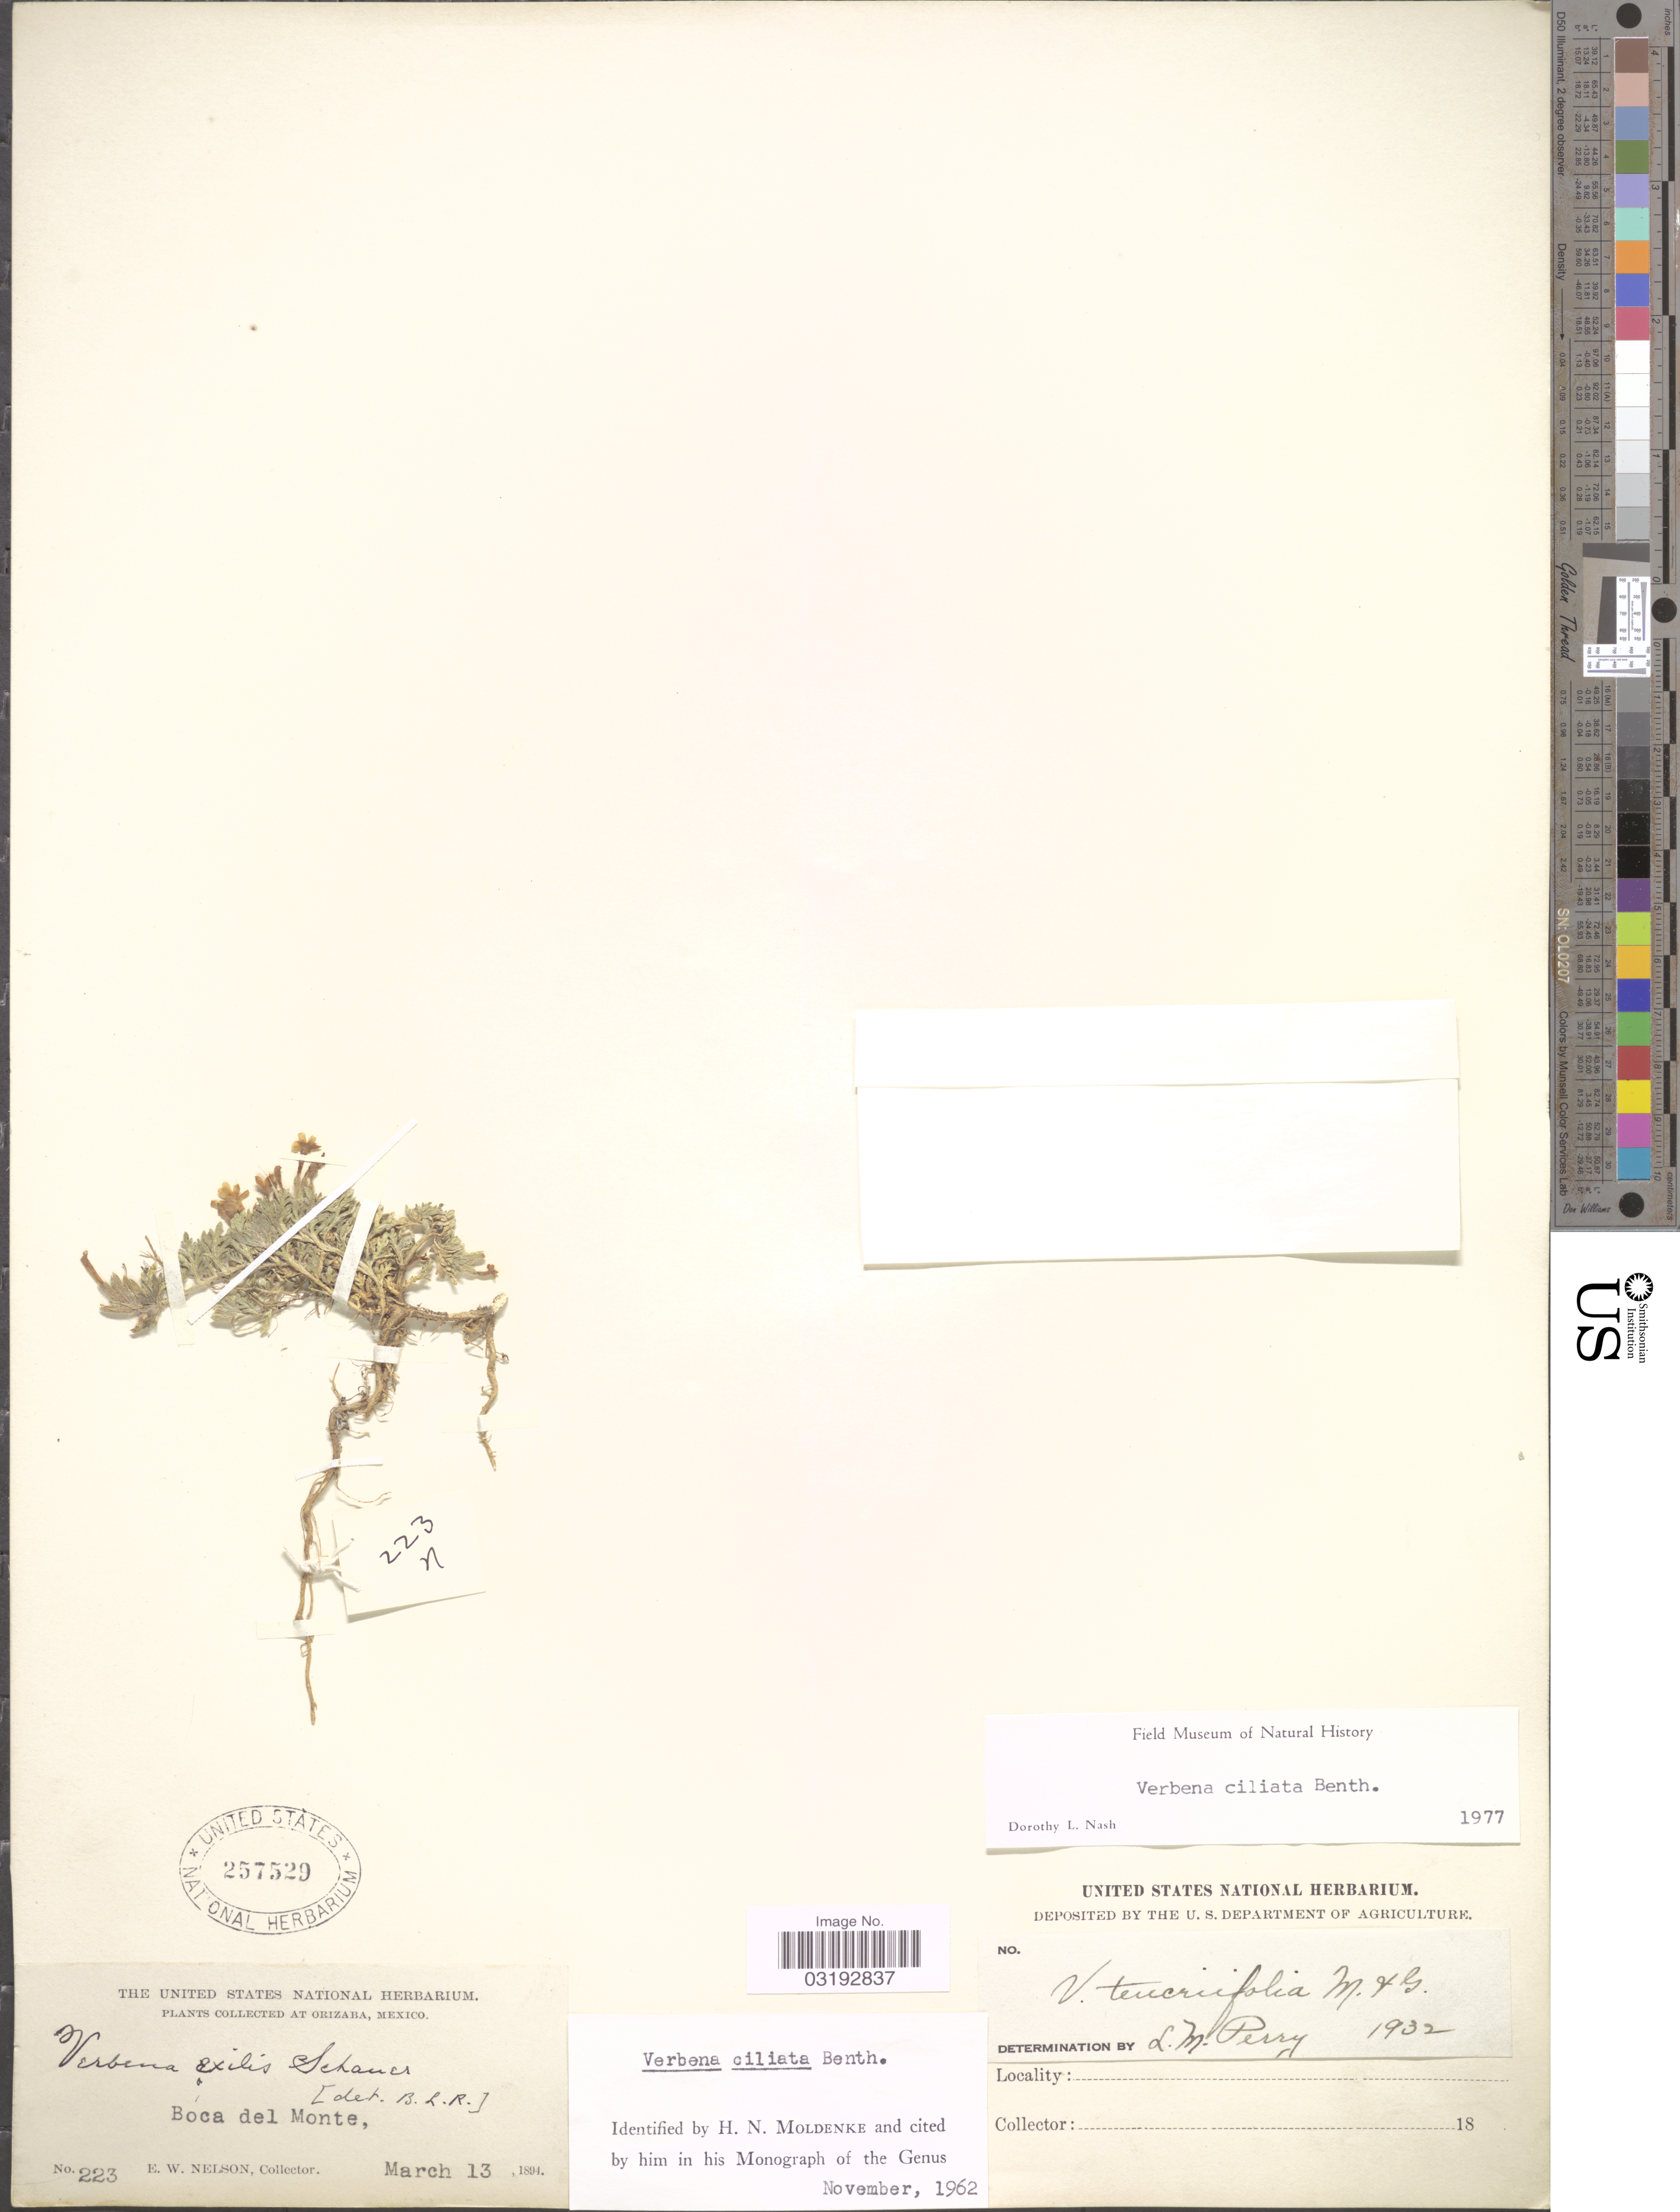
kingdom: Plantae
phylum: Tracheophyta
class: Magnoliopsida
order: Lamiales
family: Verbenaceae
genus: Verbena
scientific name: Verbena ciliata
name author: Benth.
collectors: E. W. Nelson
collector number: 223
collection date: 1894-03-13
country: Mexico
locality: Orizaba. Boca del Monte.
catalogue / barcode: US 257529